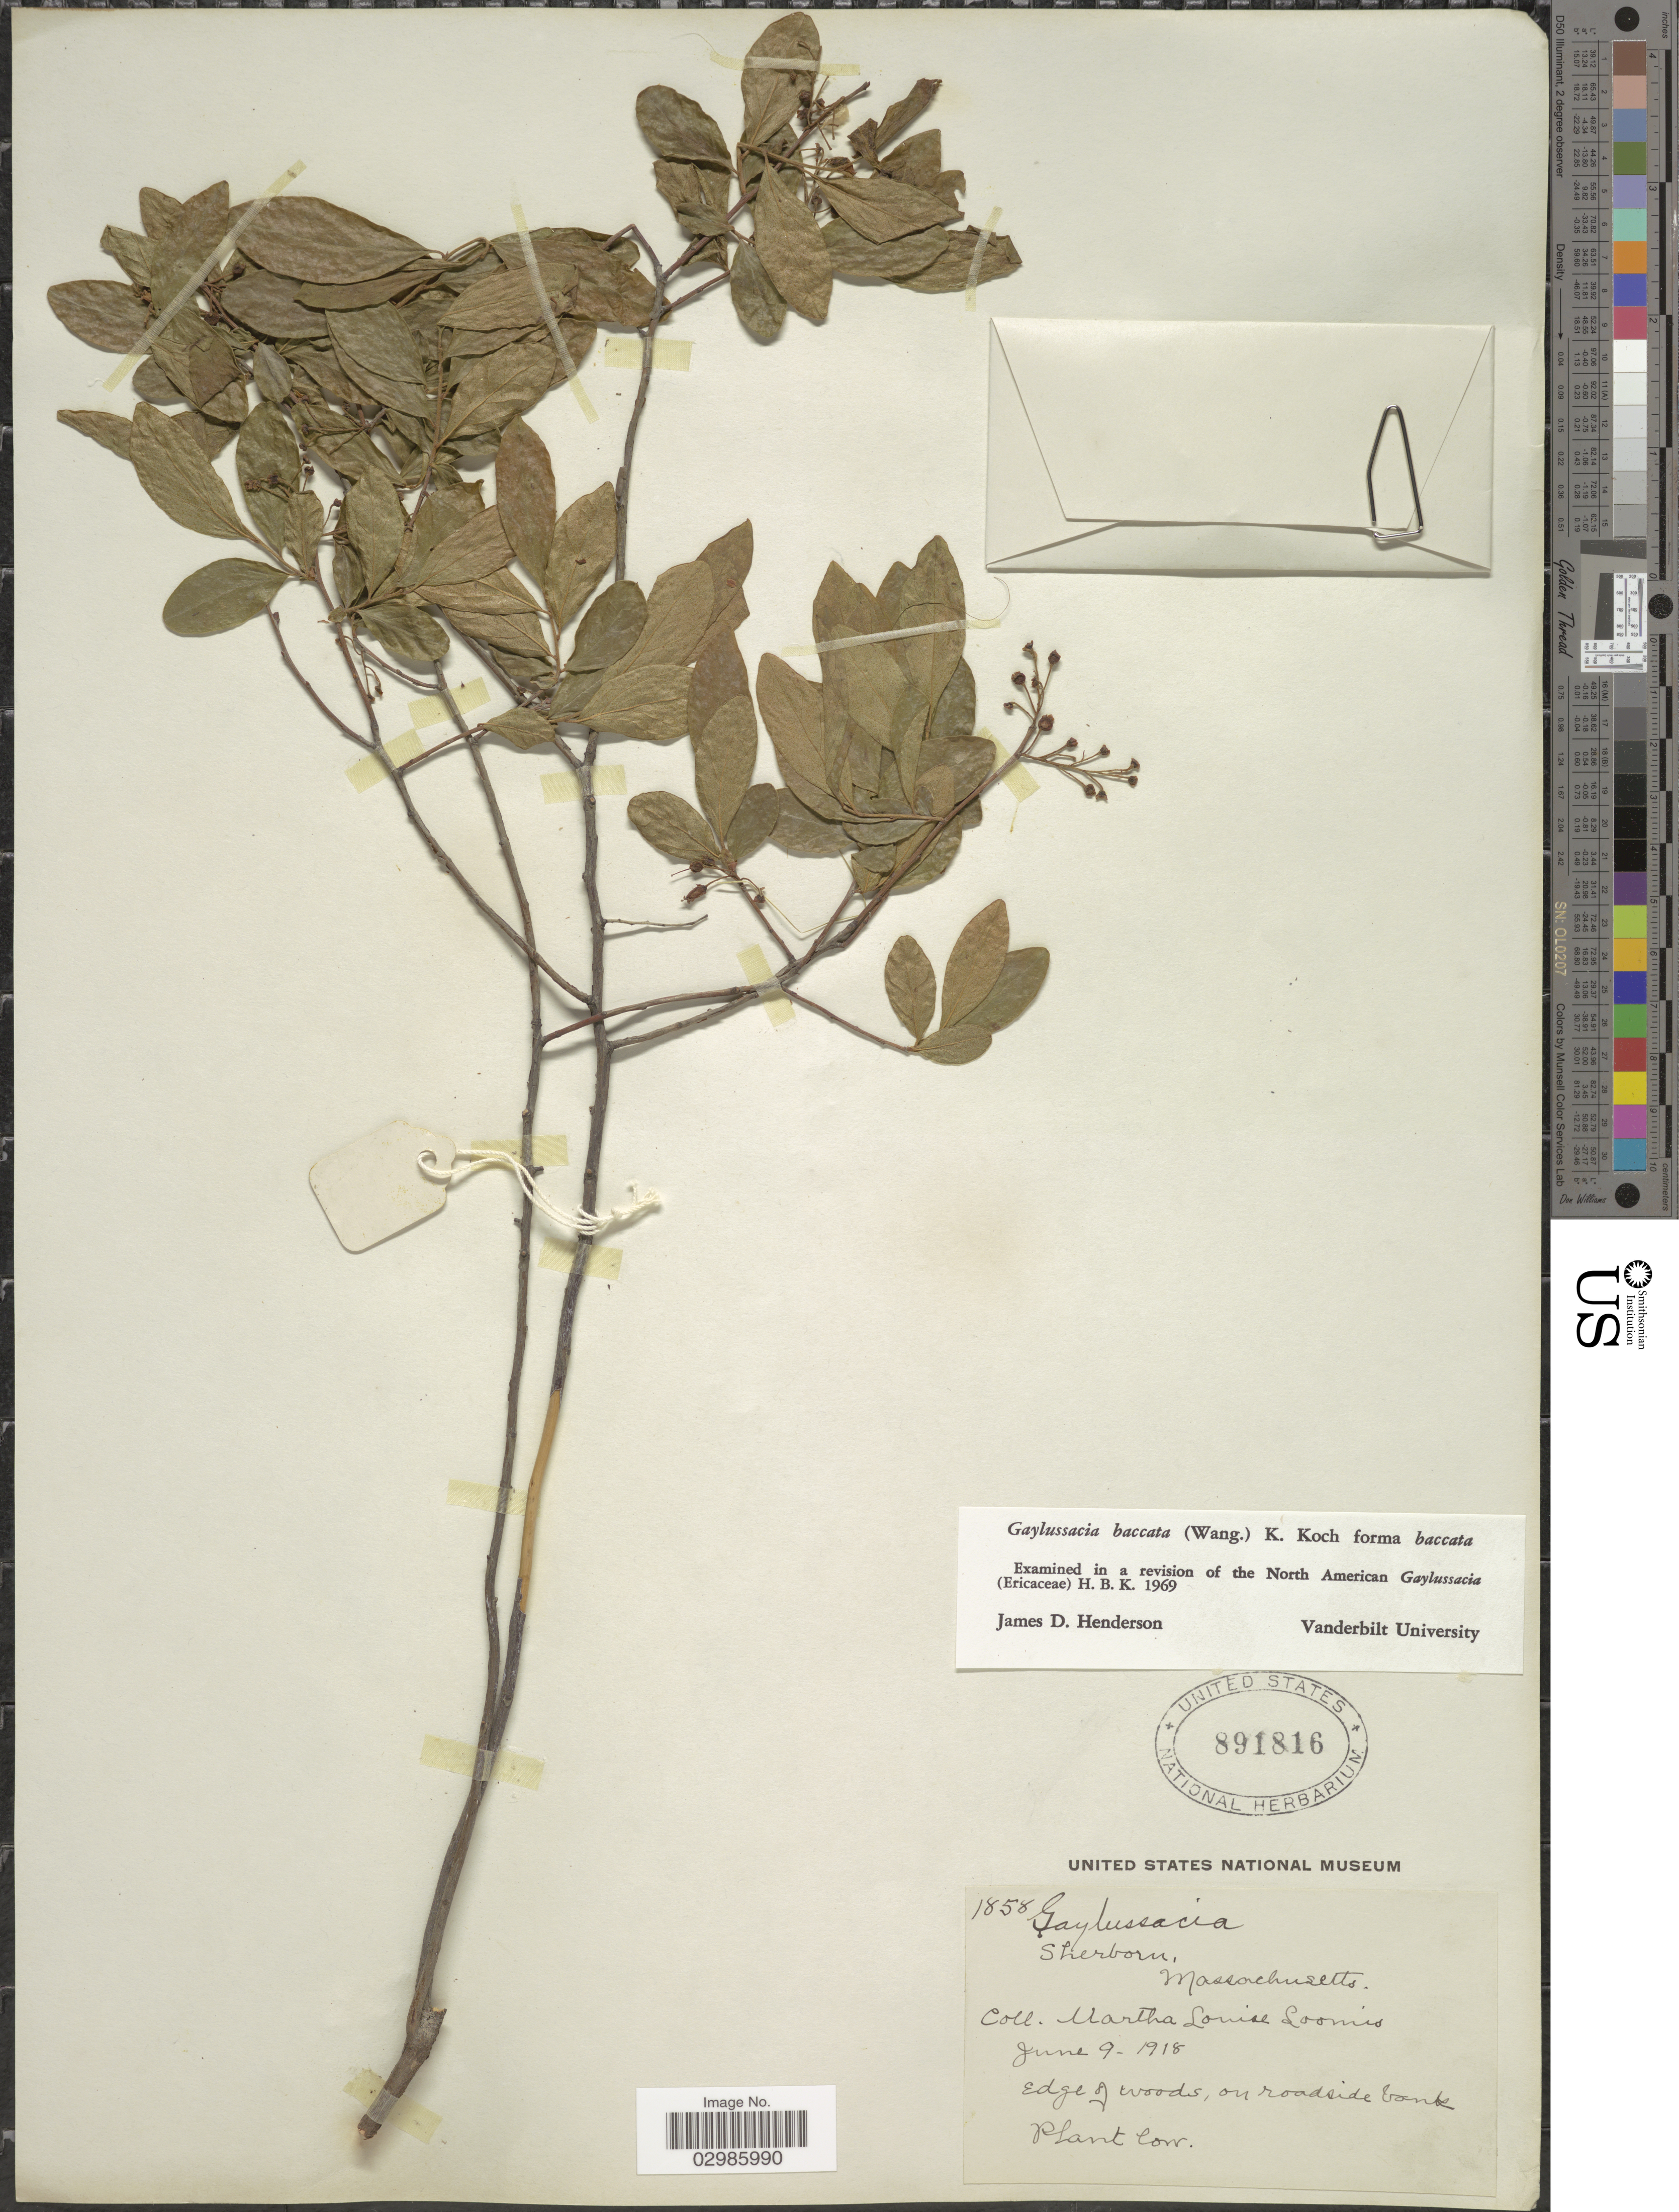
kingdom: Plantae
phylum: Tracheophyta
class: Magnoliopsida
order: Ericales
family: Ericaceae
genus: Gaylussacia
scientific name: Gaylussacia baccata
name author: (Wangenh.) K. Koch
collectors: M. L. Loomis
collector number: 1858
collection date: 1918-06-09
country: United States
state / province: Massachusetts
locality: Sherborn.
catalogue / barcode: US 891816